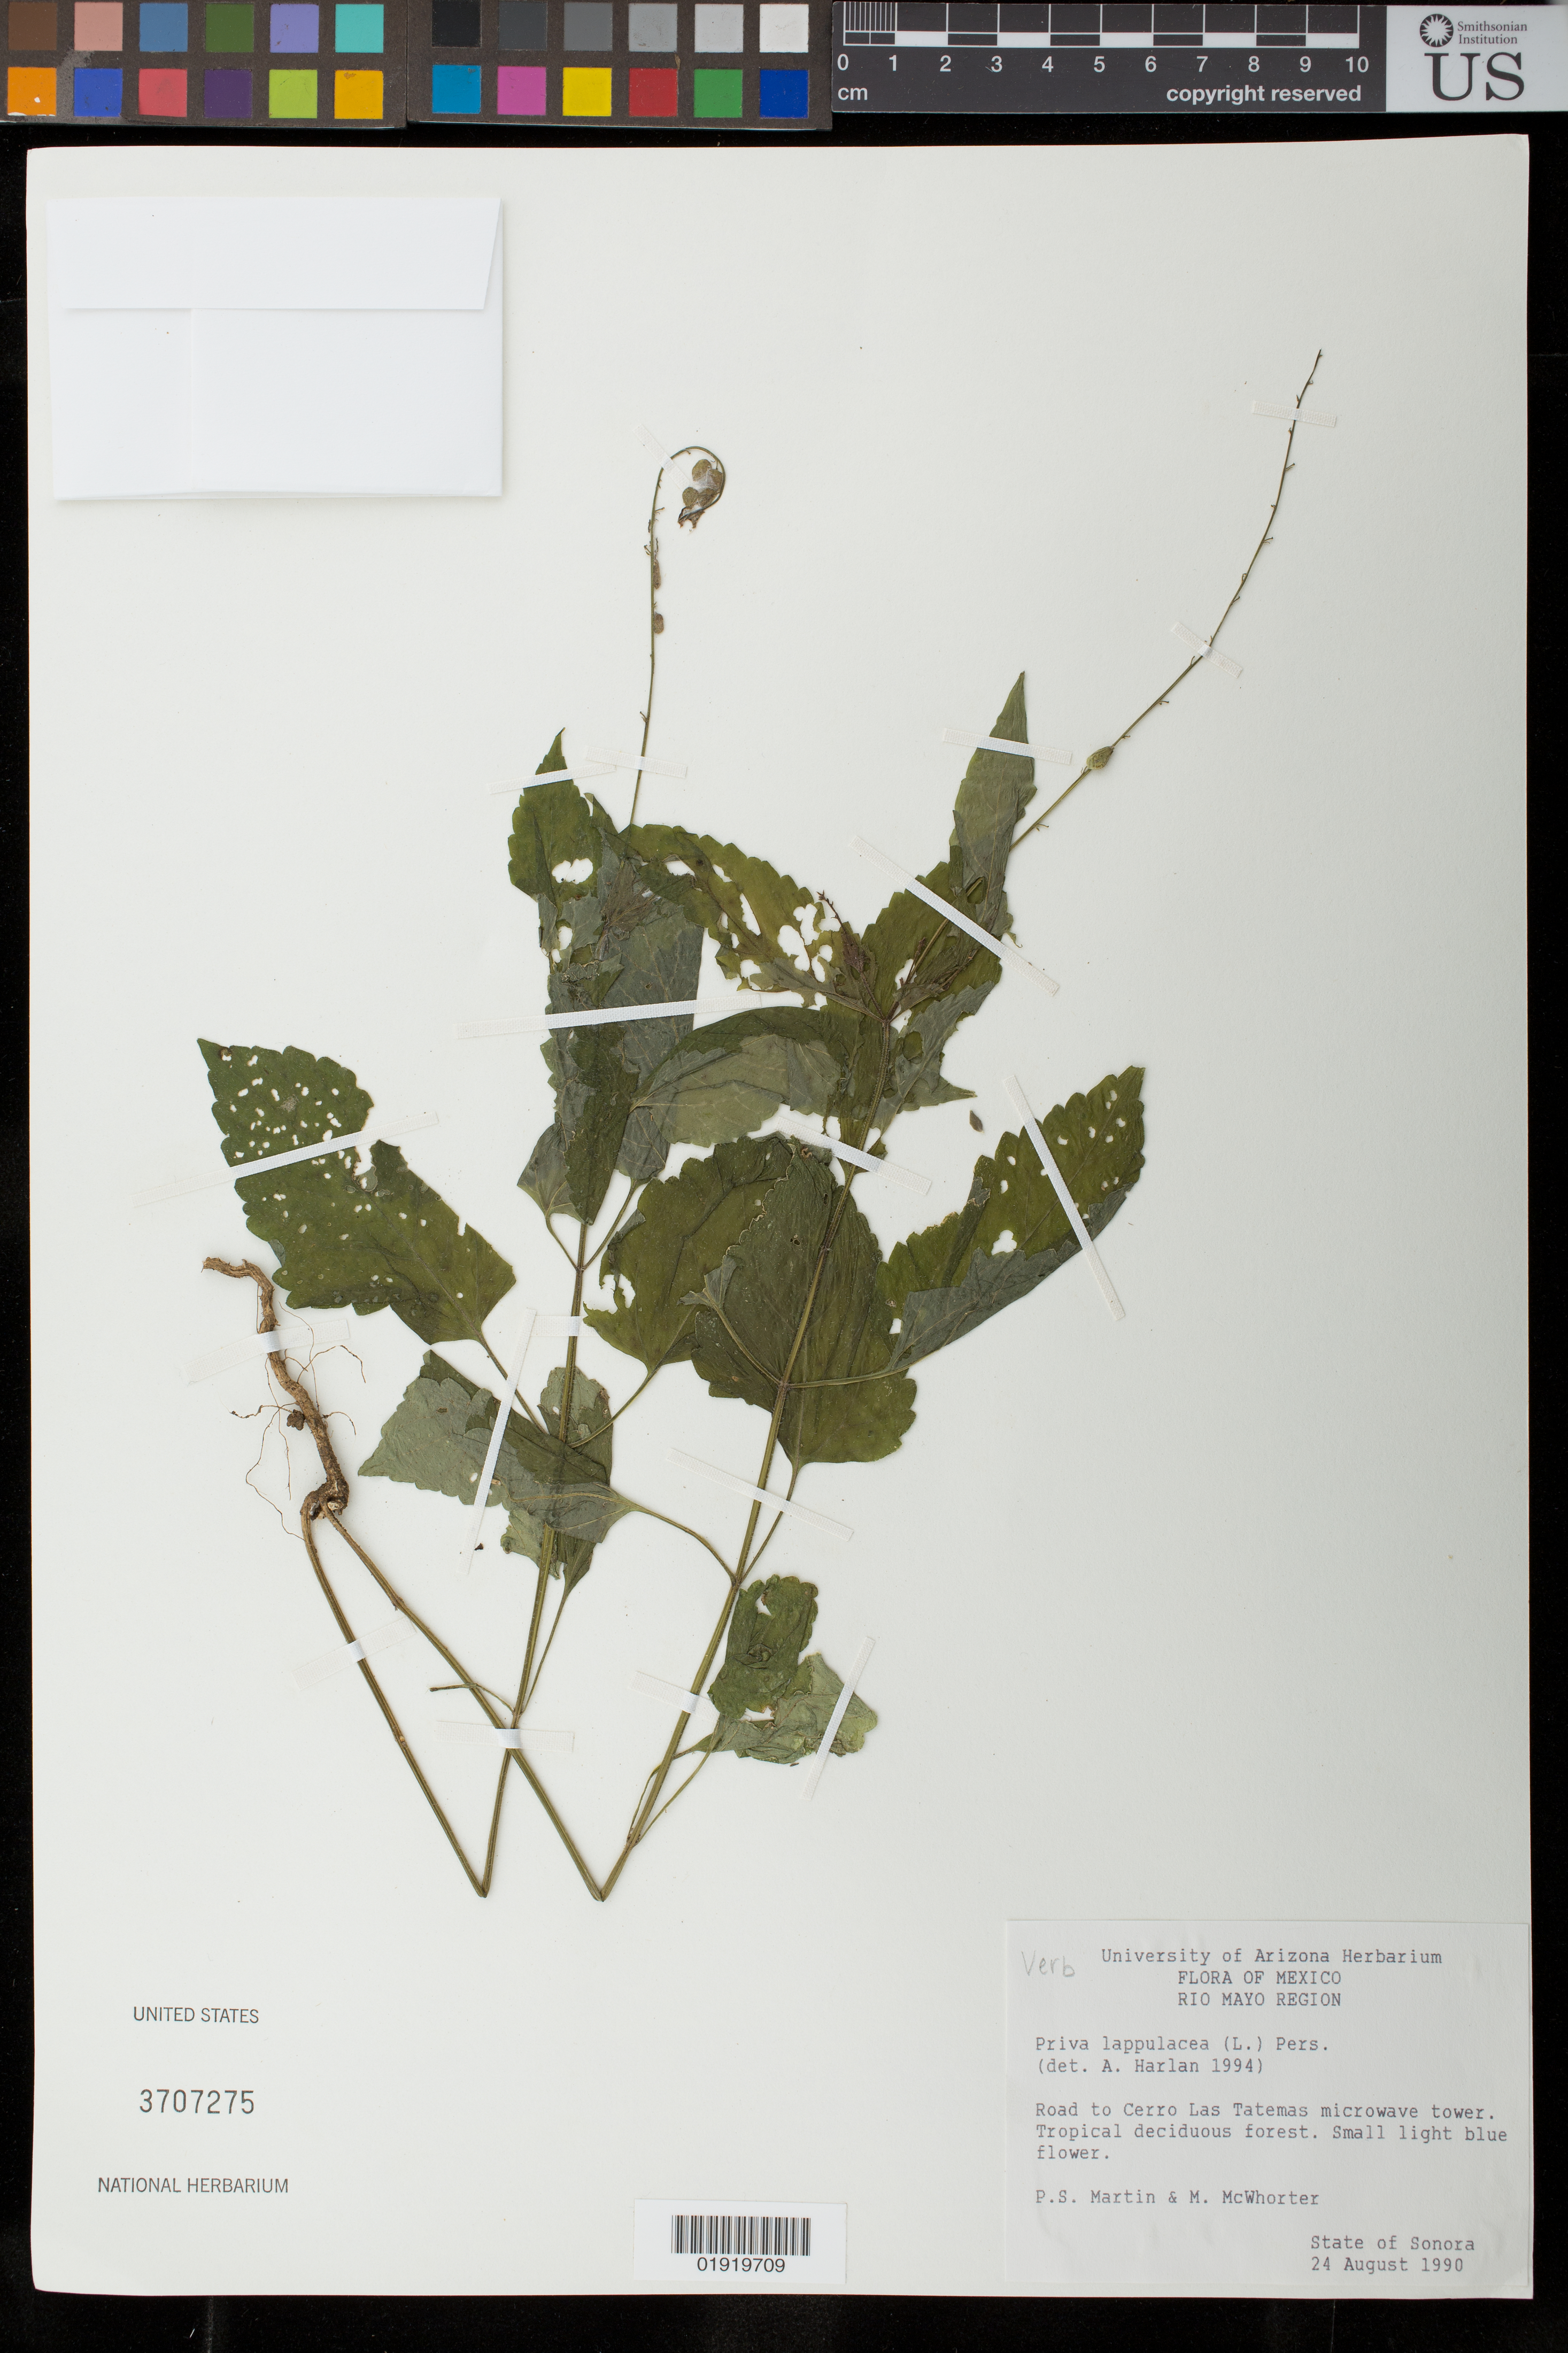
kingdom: Plantae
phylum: Tracheophyta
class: Magnoliopsida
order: Lamiales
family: Verbenaceae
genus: Priva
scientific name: Priva lappulacea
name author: (L.) Pers.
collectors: P. S. Martin & M. McWorter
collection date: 1990-08-24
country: Mexico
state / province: Sonora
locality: Rio Mayo Region. Road to Cerro Las Tatemas microwave tower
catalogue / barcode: US 3707275